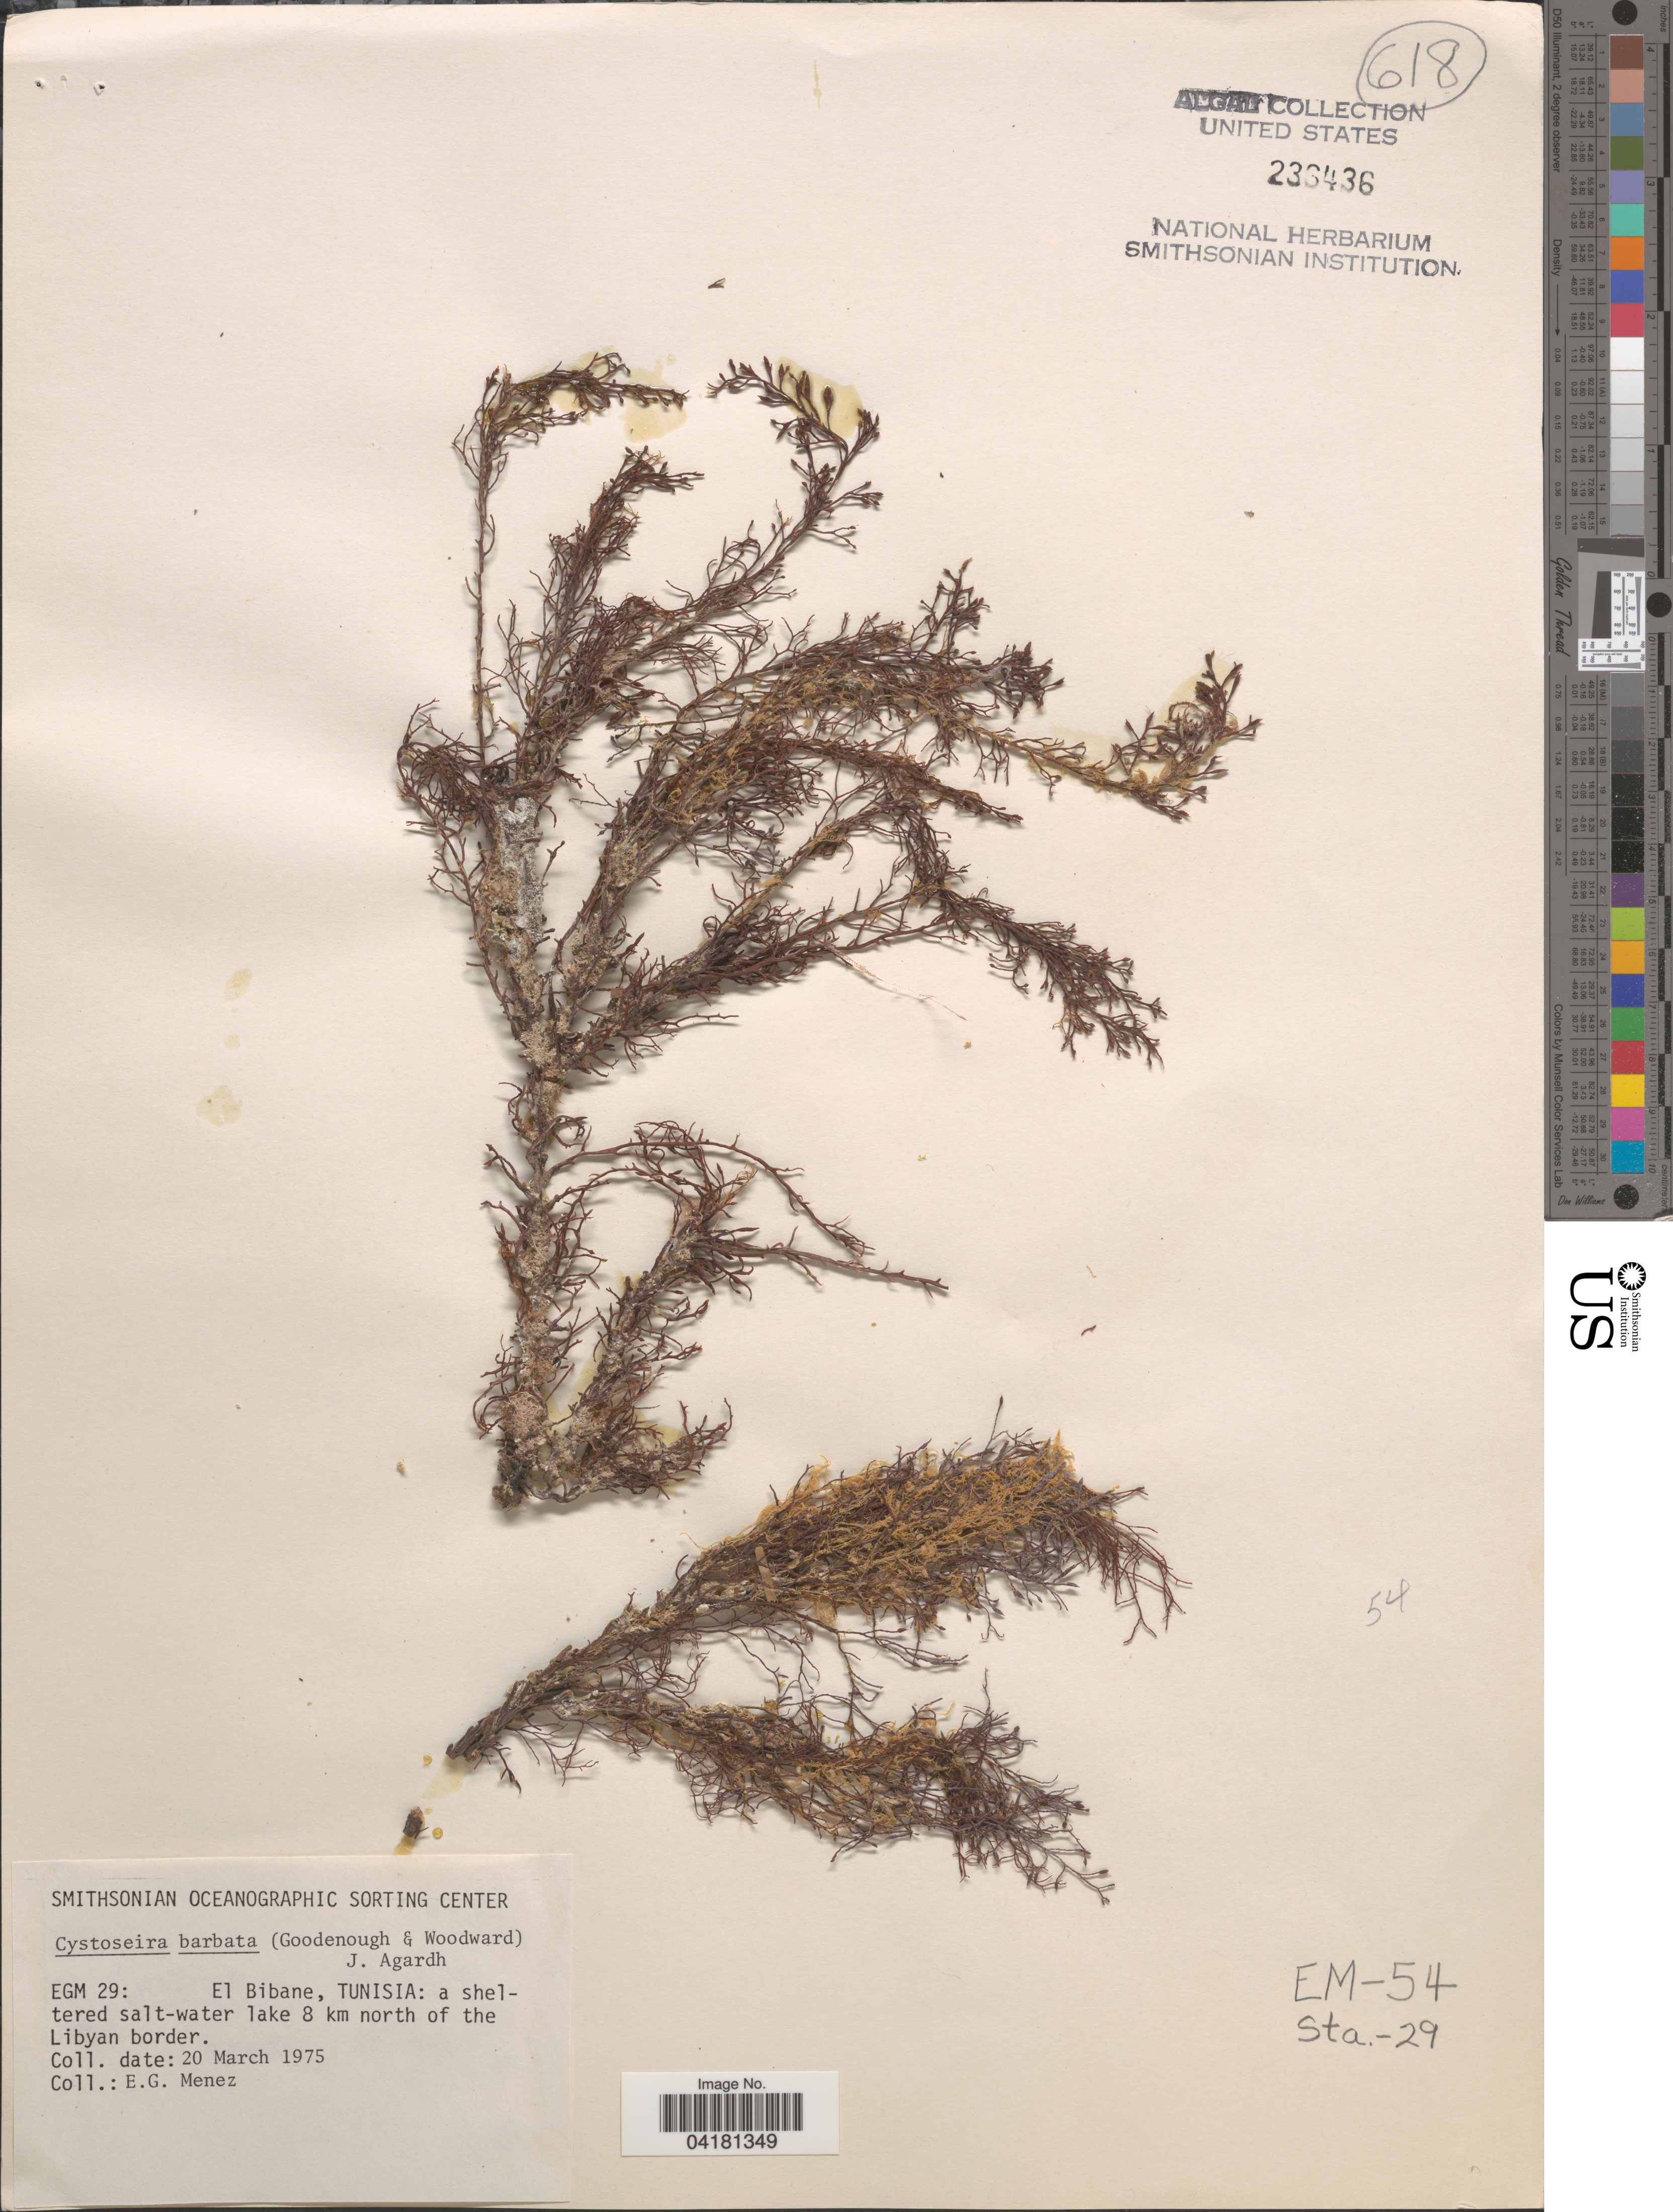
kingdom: Chromista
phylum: Ochrophyta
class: Phaeophyceae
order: Fucales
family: Sargassaceae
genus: Gongolaria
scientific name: Gongolaria barbata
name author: (Stackh.) Kuntze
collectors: Meñez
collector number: EGM29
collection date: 1975-03-20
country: Tunisia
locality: El Bibane: a sheltered salt-water lake 8 km north of the Libyan border.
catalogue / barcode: US 236436